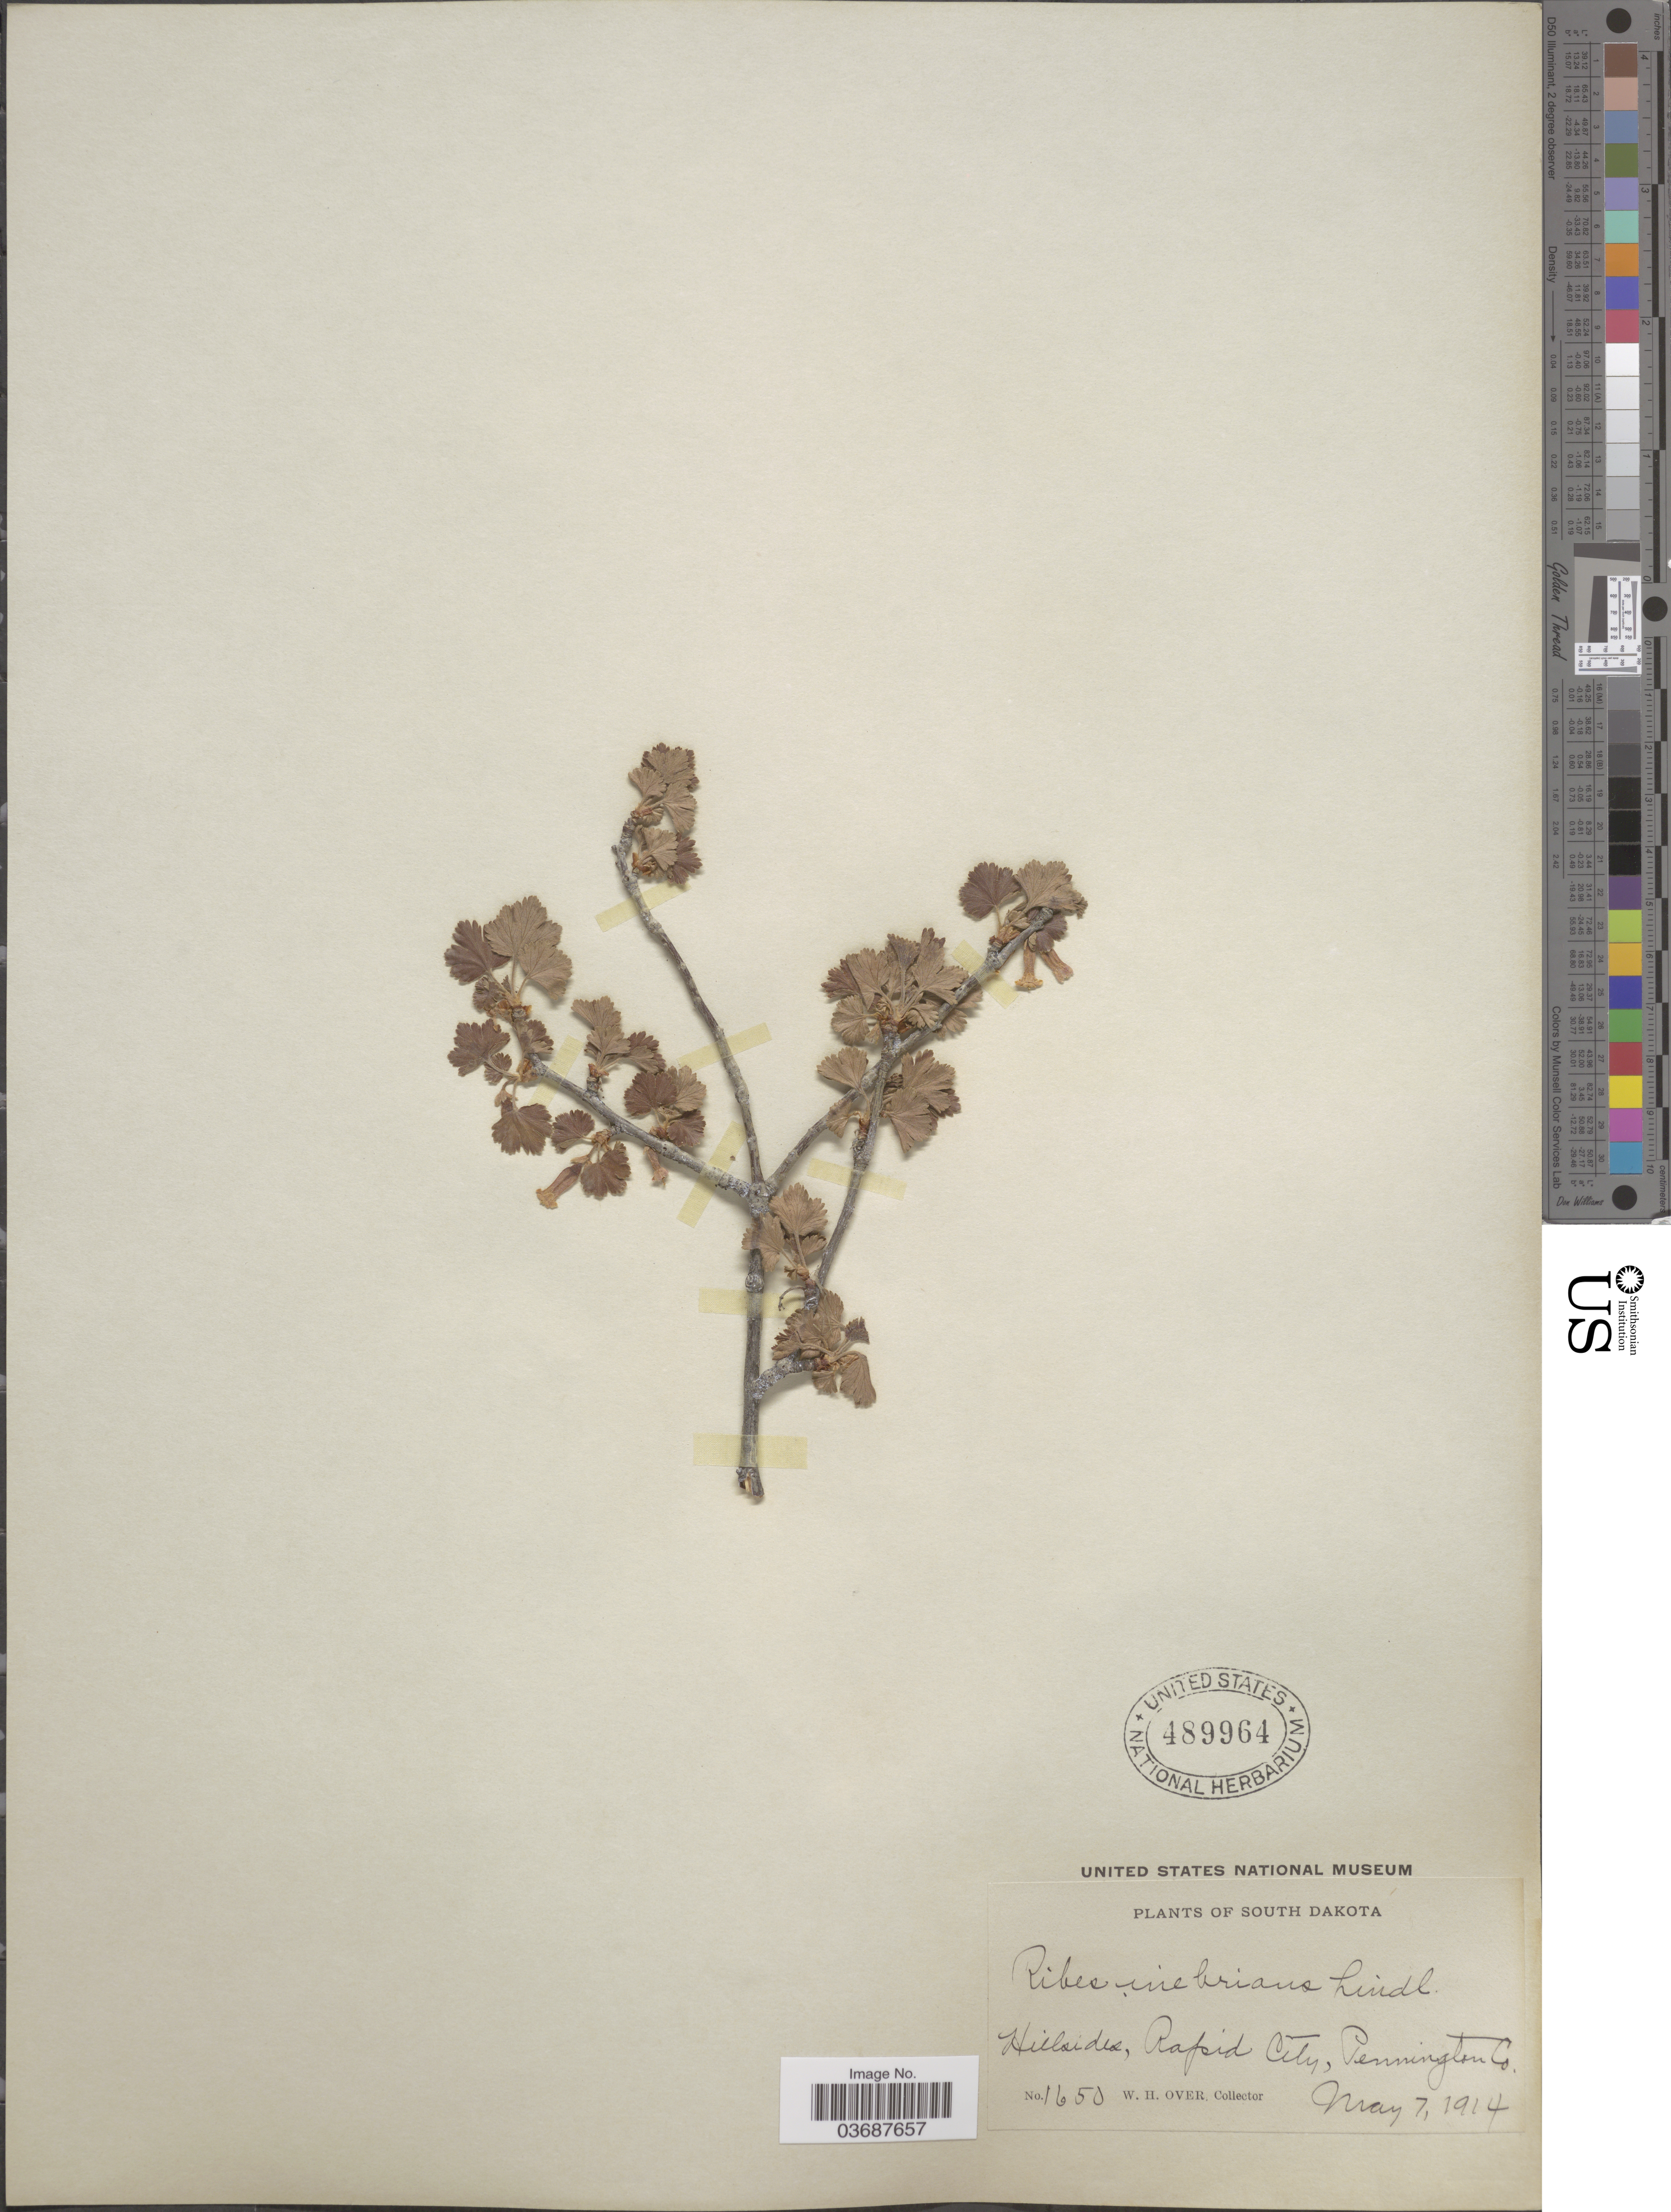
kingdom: Plantae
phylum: Tracheophyta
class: Magnoliopsida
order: Saxifragales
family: Grossulariaceae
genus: Ribes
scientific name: Ribes inebrians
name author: Lindl.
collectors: W. Over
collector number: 1650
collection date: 1914-05-07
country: United States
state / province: South Dakota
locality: Hillsides, Rapid City, Pennington Co.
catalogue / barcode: US 489964